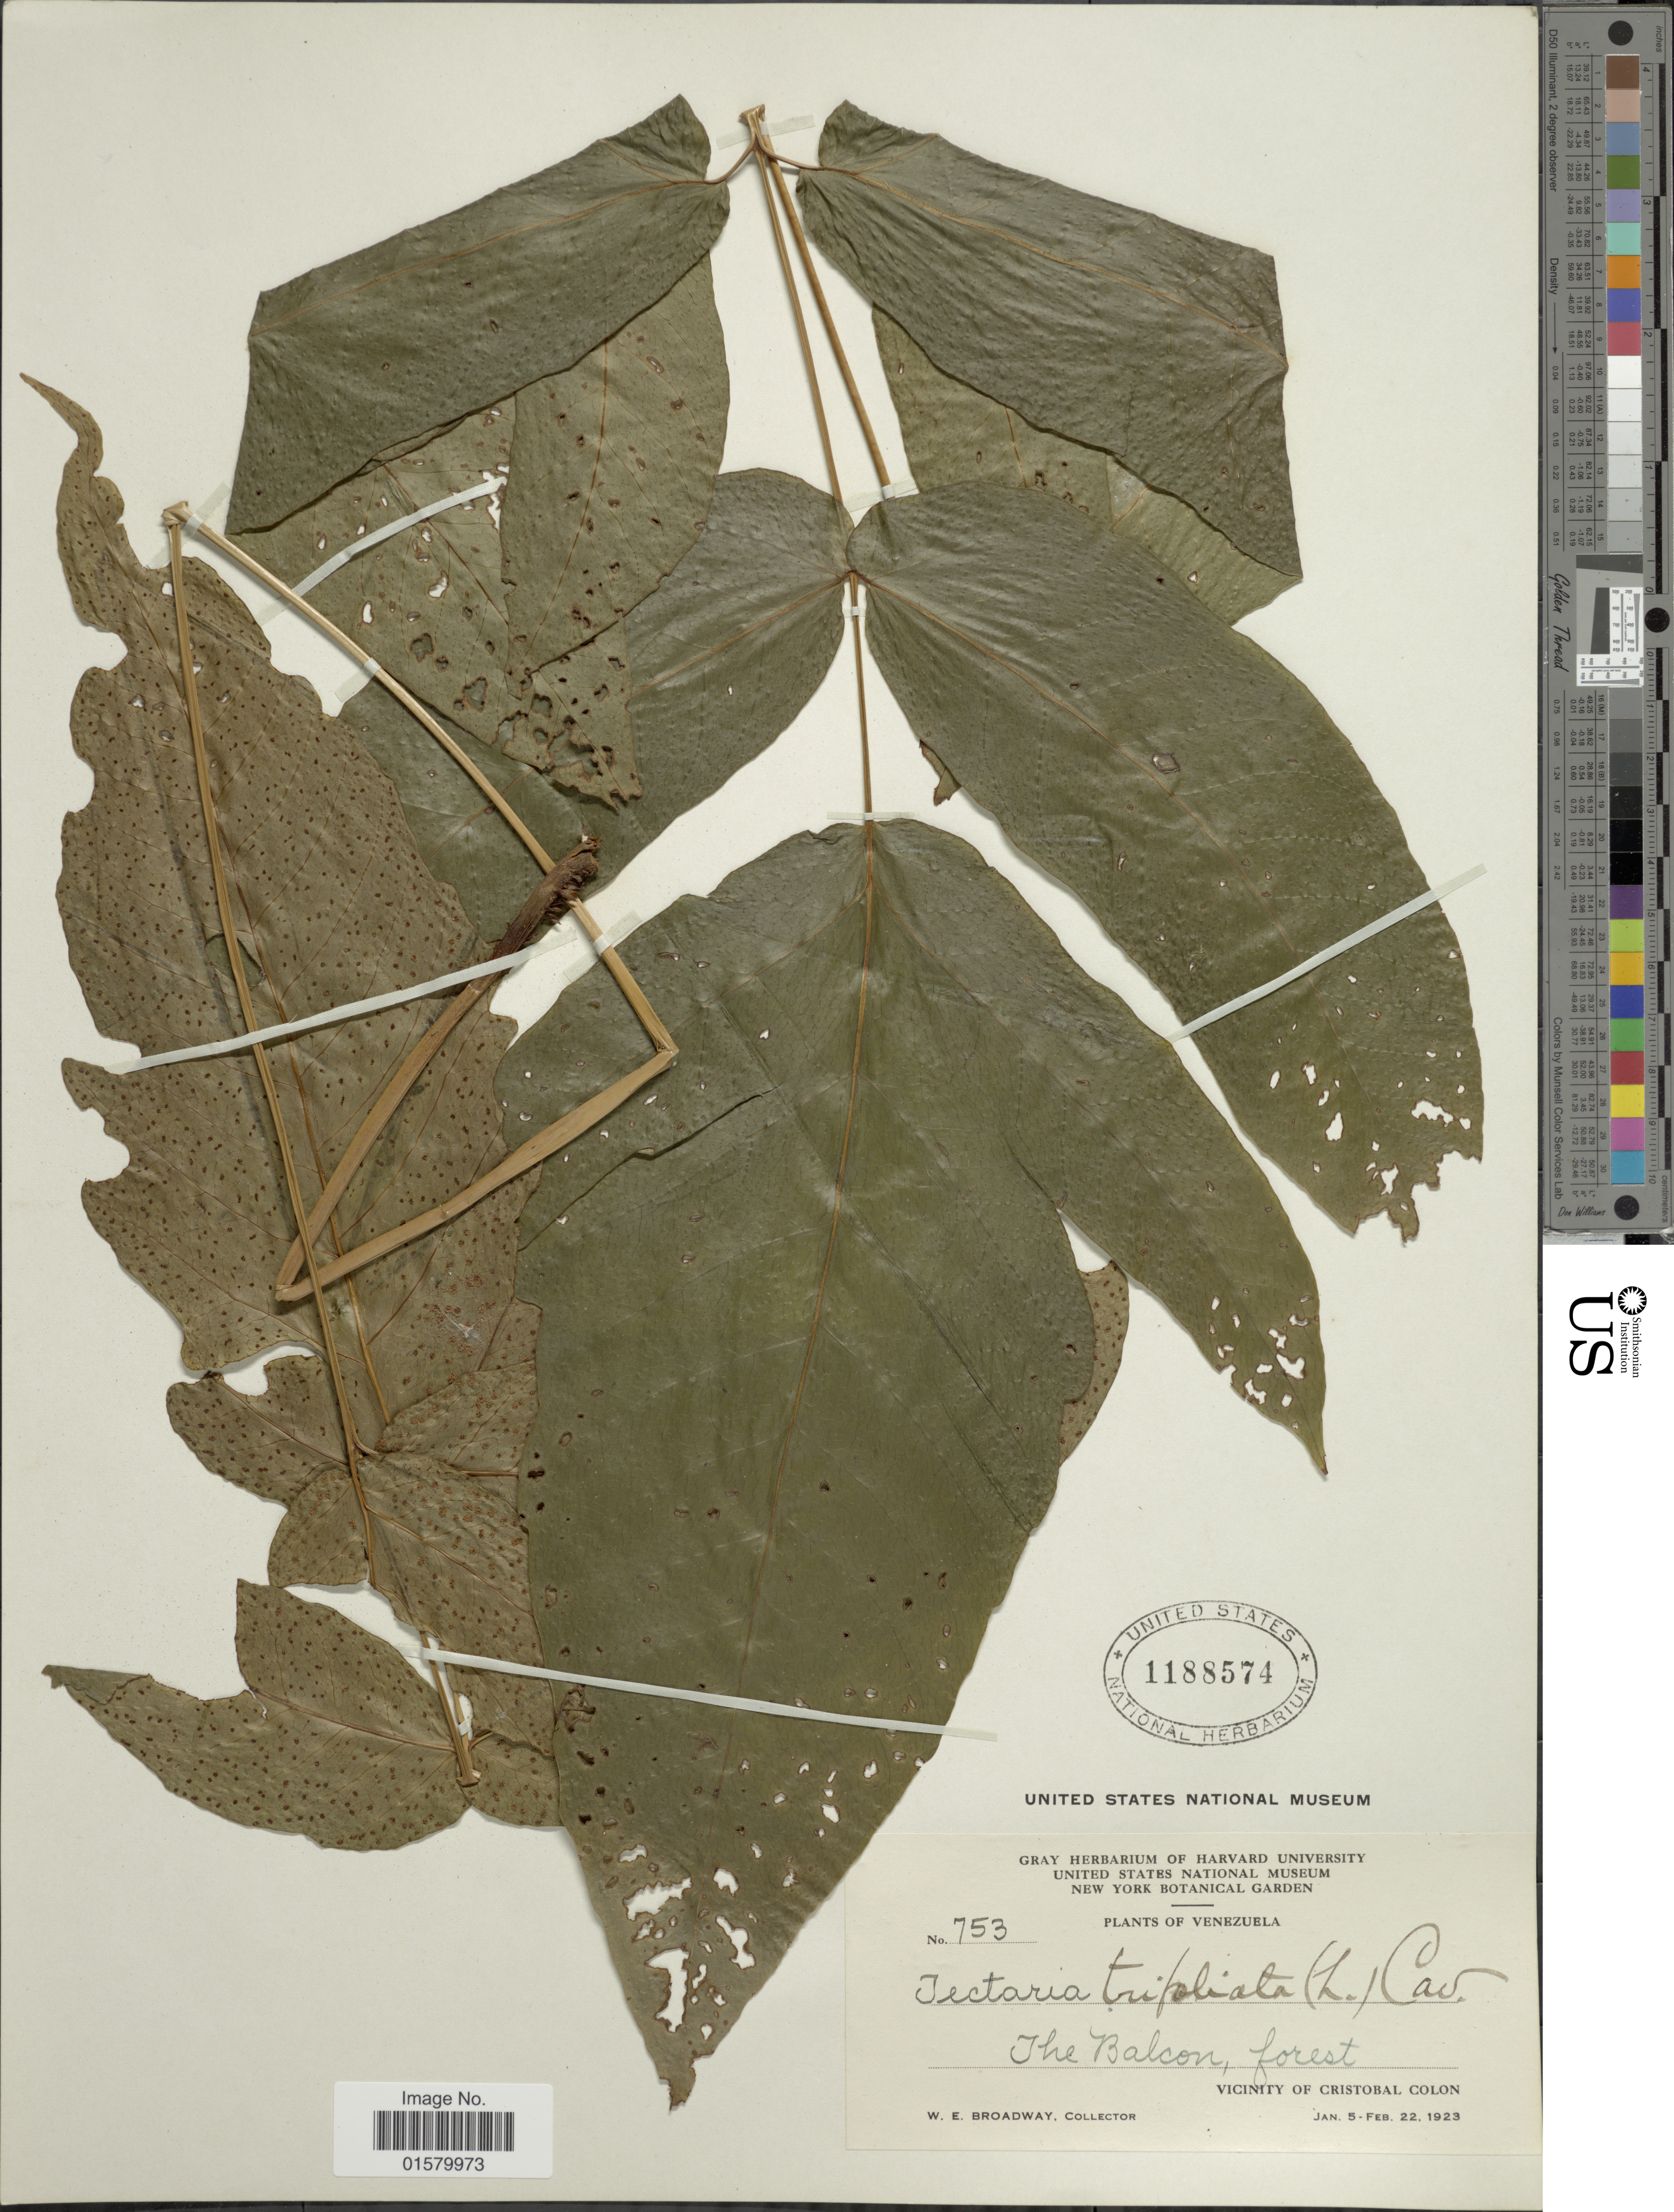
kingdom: Plantae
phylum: Tracheophyta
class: Polypodiopsida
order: Polypodiales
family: Tectariaceae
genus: Tectaria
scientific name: Tectaria trifoliata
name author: (L.) Cav.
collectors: W. E. Broadway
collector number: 753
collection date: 1923-01-05/1923-02-22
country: Venezuela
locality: The Balcon, forest, Vicinity of CCristobal Colon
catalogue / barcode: US 1188574